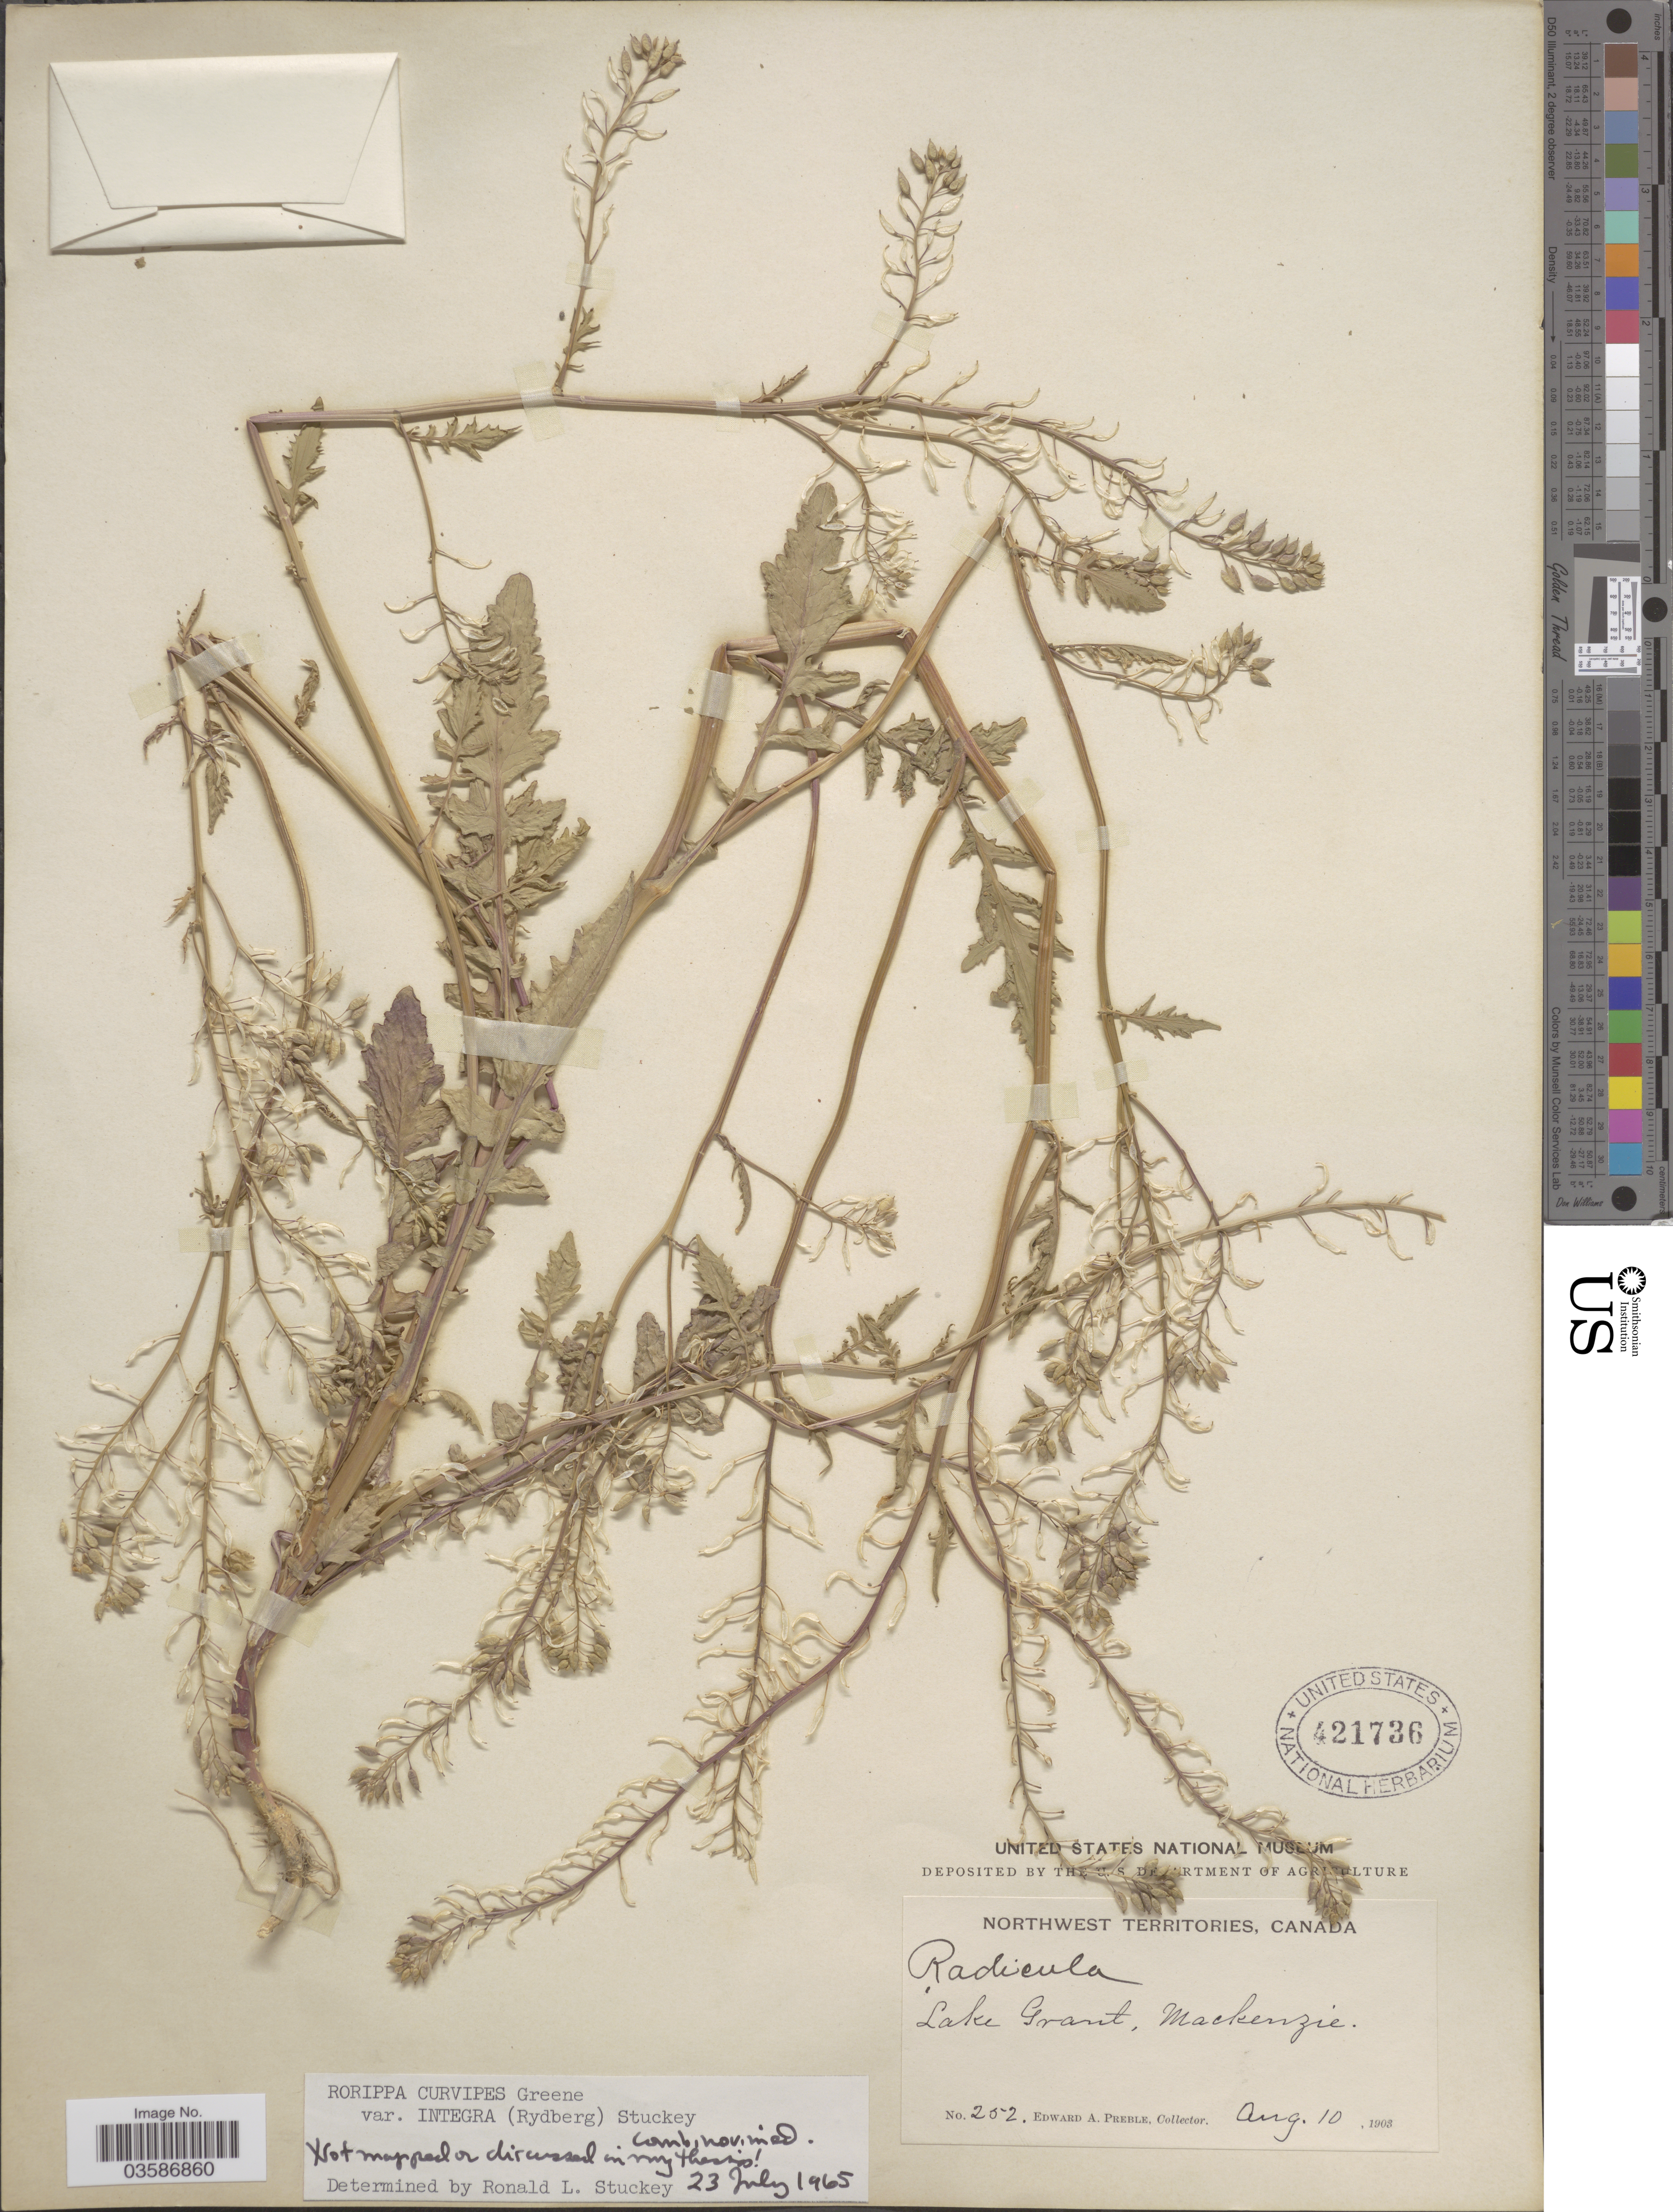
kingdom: Plantae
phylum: Tracheophyta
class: Magnoliopsida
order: Brassicales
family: Brassicaceae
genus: Rorippa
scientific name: Rorippa curvipes var. integra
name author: (Rydb.) Stuckey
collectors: E. Preble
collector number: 252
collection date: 1903-08-10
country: Canada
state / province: Northwest Territories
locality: Lake Grant, Mackenzie.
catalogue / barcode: US 421736